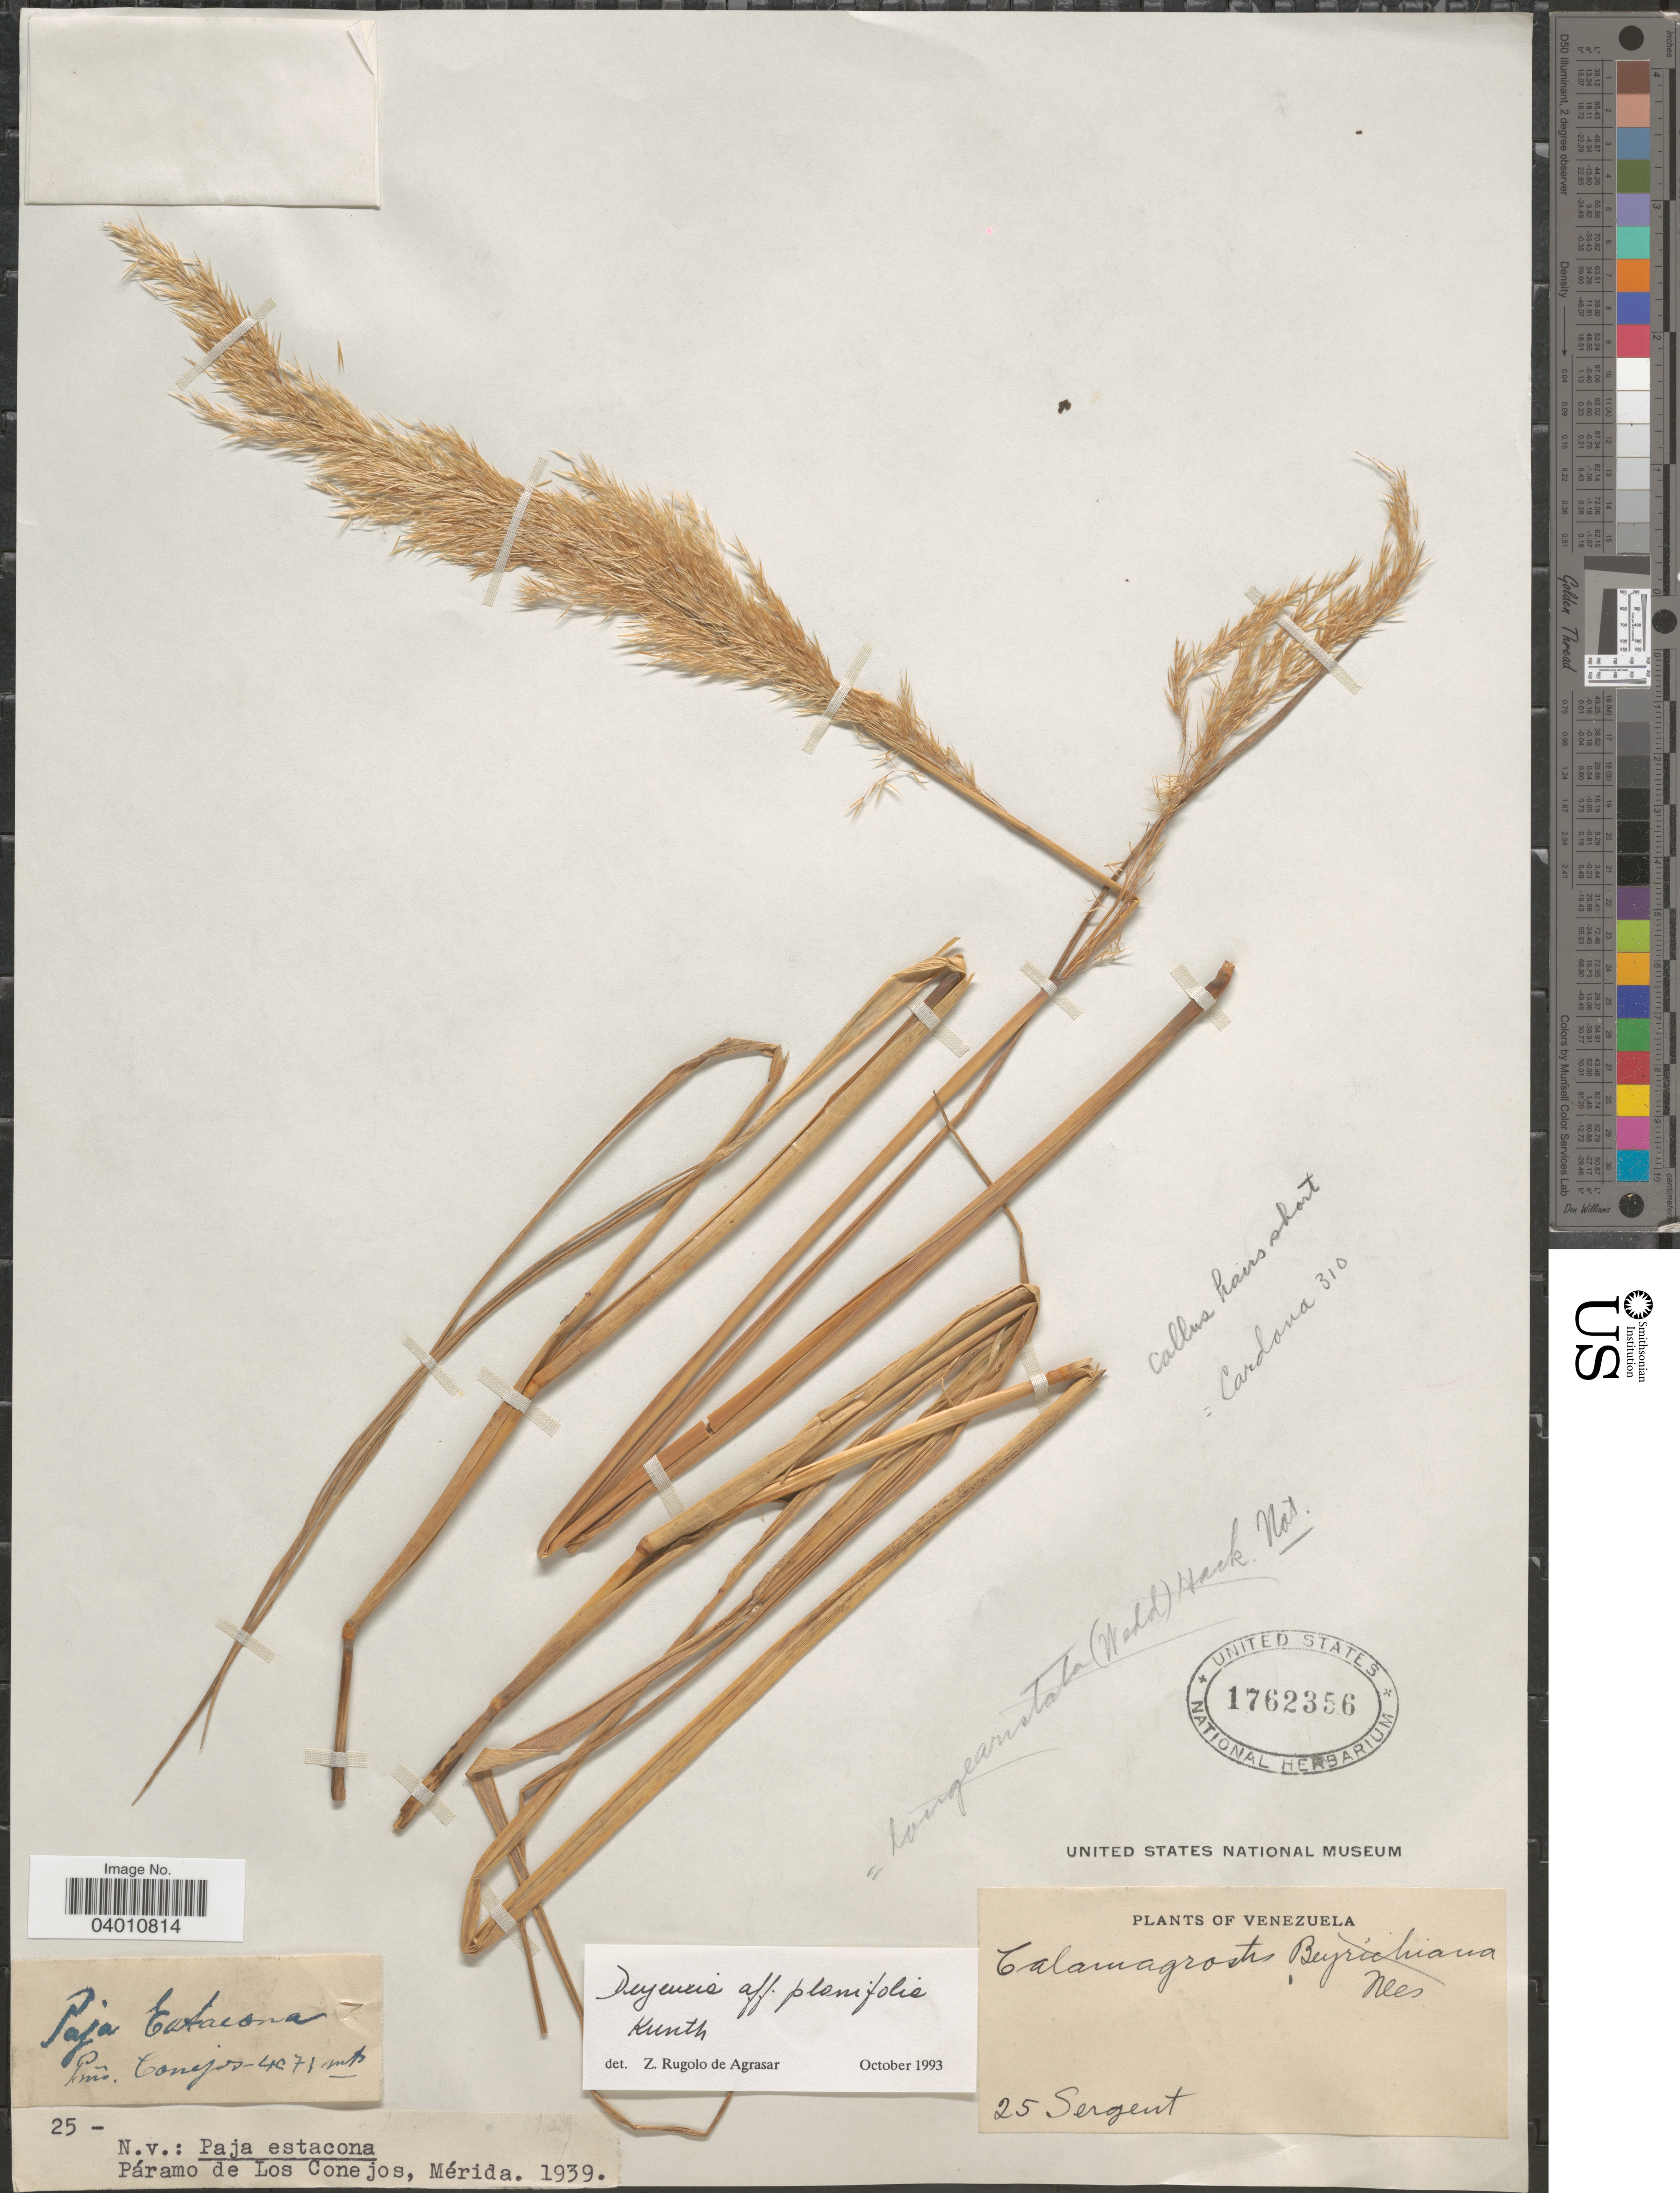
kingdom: Plantae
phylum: Tracheophyta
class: Liliopsida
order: Poales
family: Poaceae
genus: Peyritschia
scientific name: Peyritschia planifolia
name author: (Kunth) P.M. Peterson et al.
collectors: Sergent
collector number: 25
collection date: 1939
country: Venezuela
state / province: Merida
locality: Páramo de Los Conejos.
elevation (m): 4073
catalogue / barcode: US 1762356